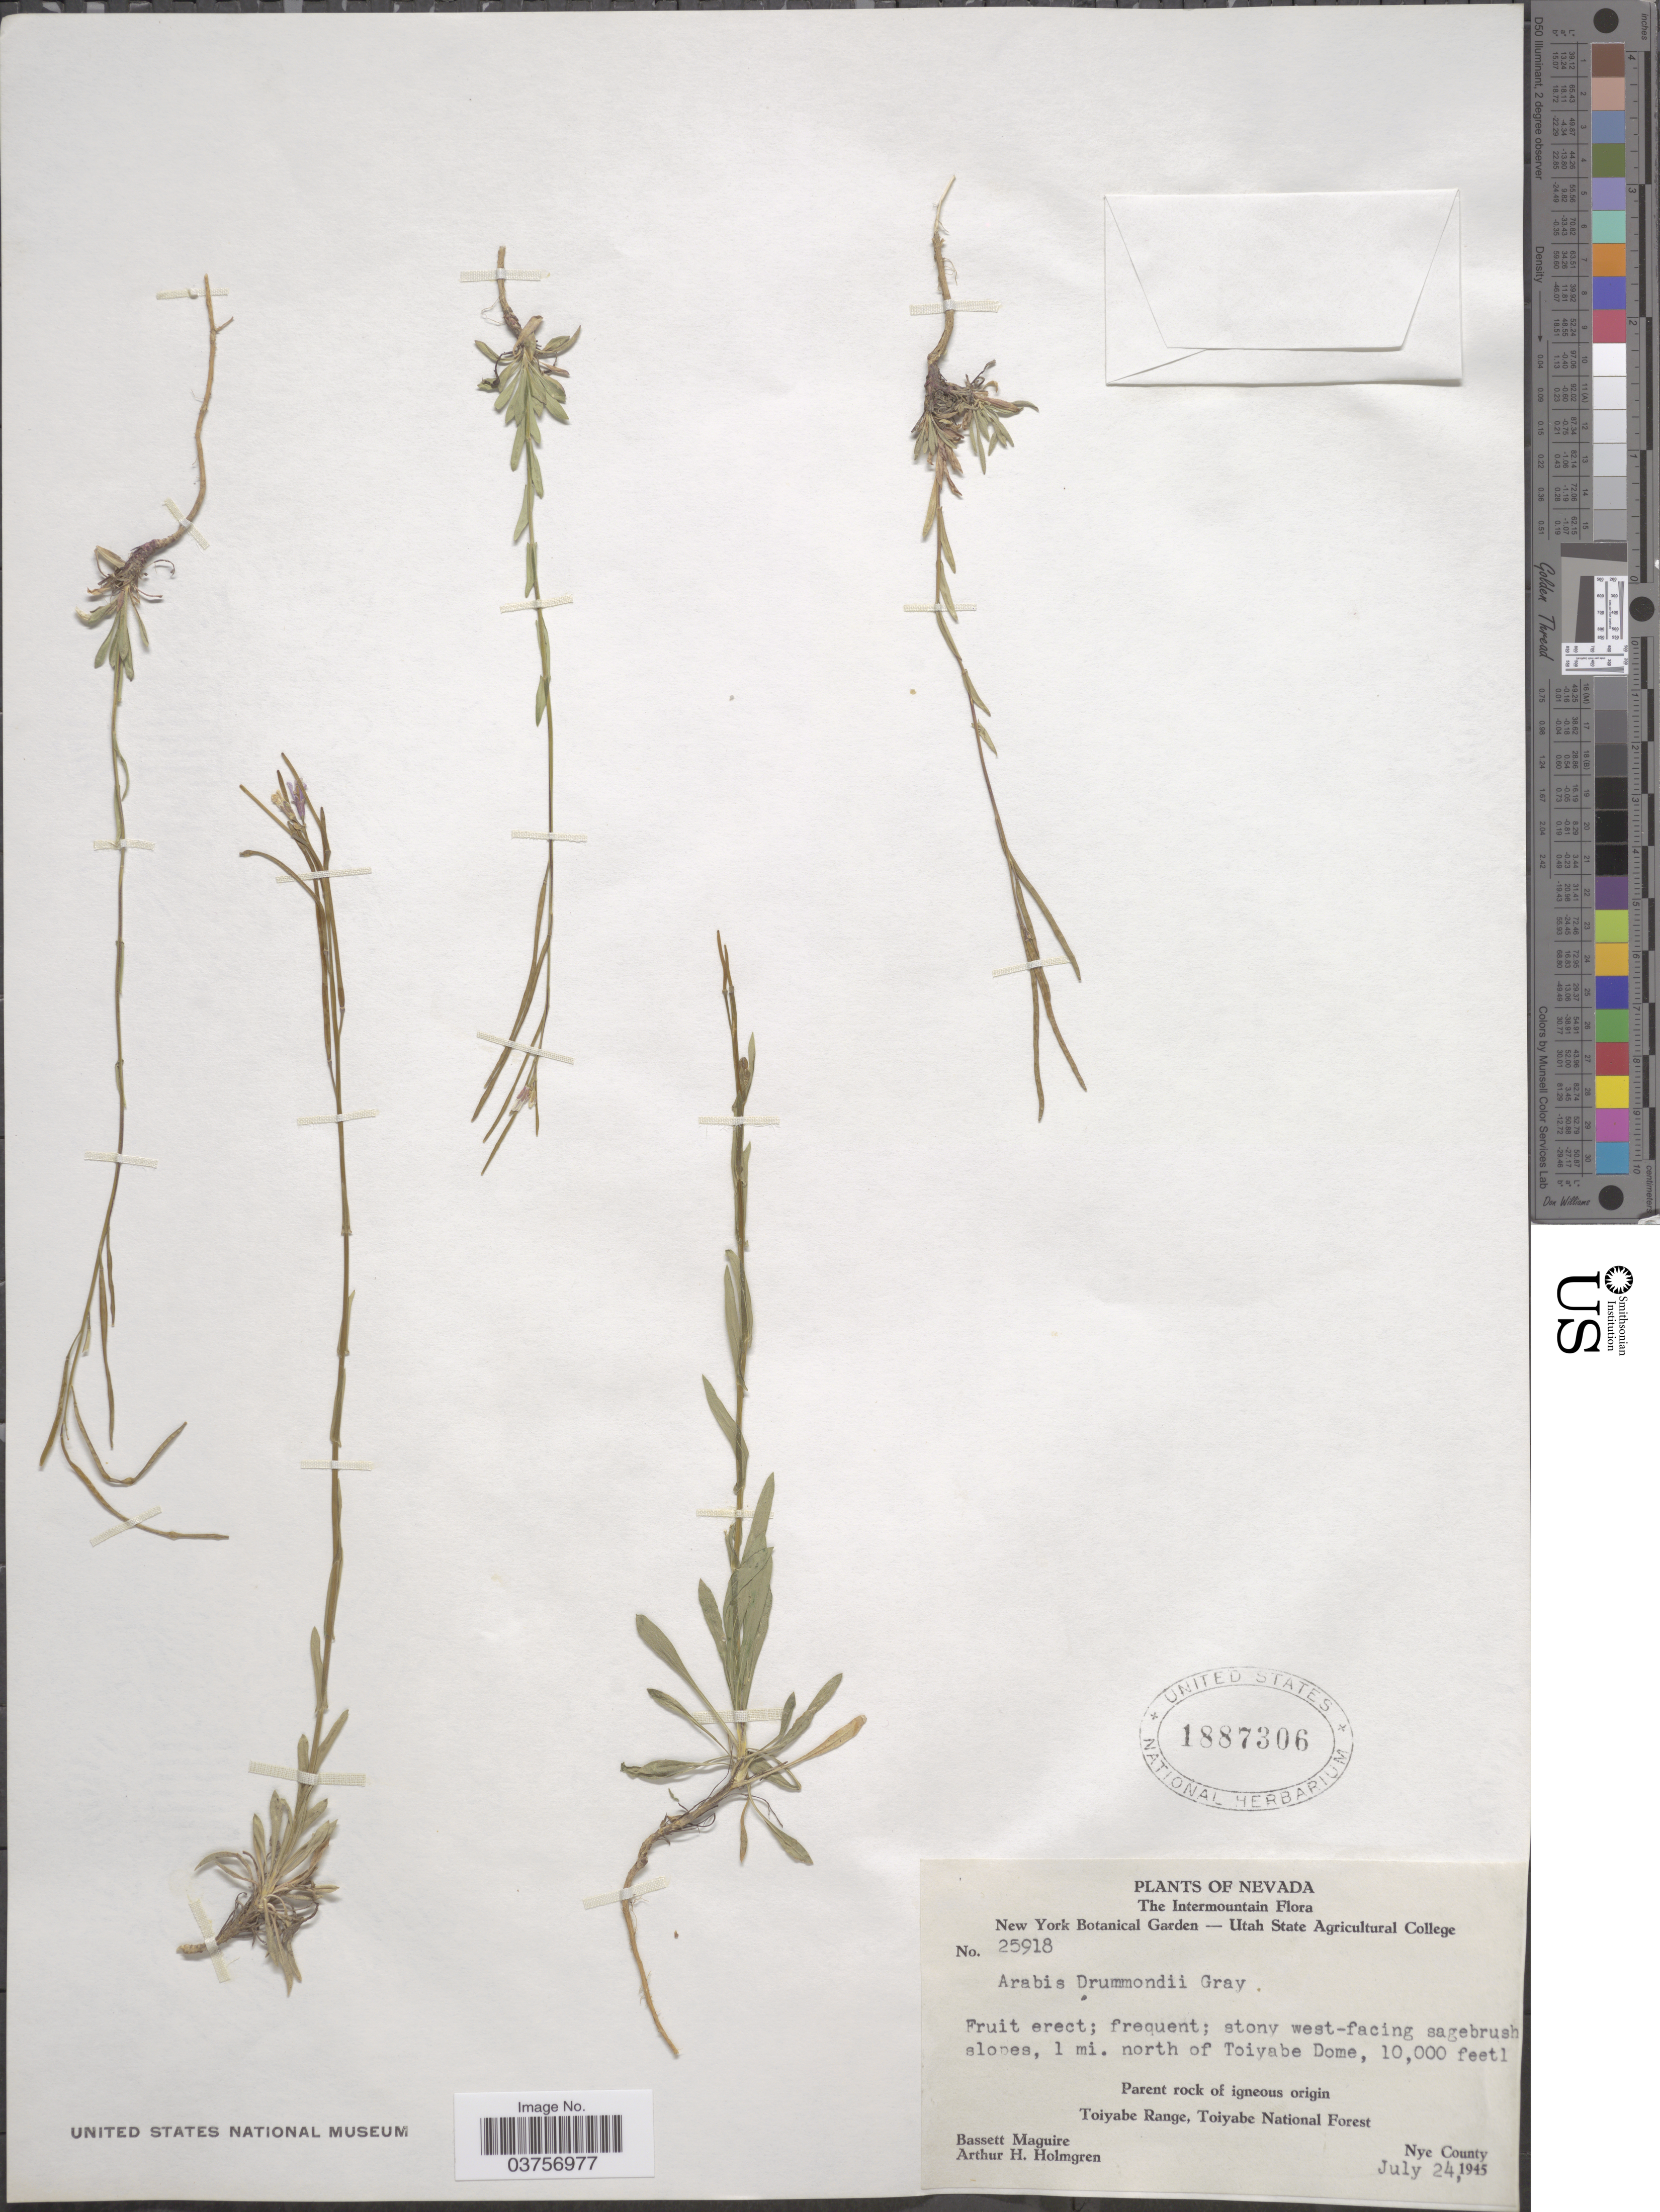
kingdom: Plantae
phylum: Tracheophyta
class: Magnoliopsida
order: Brassicales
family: Brassicaceae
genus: Arabis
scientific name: Arabis drummondii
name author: A. Gray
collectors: B. Maguire & A. H. Holmgren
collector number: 25918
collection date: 1945-07-24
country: United States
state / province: Nevada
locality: The Intermountain. Stony west-facing sagebrush slopes, 1 mi. north of Toiyabe Dome. Parent rock of igneous origin Toiyabe Range, Toiyabe National Forest. Nye County.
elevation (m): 3048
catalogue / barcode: US 1887306